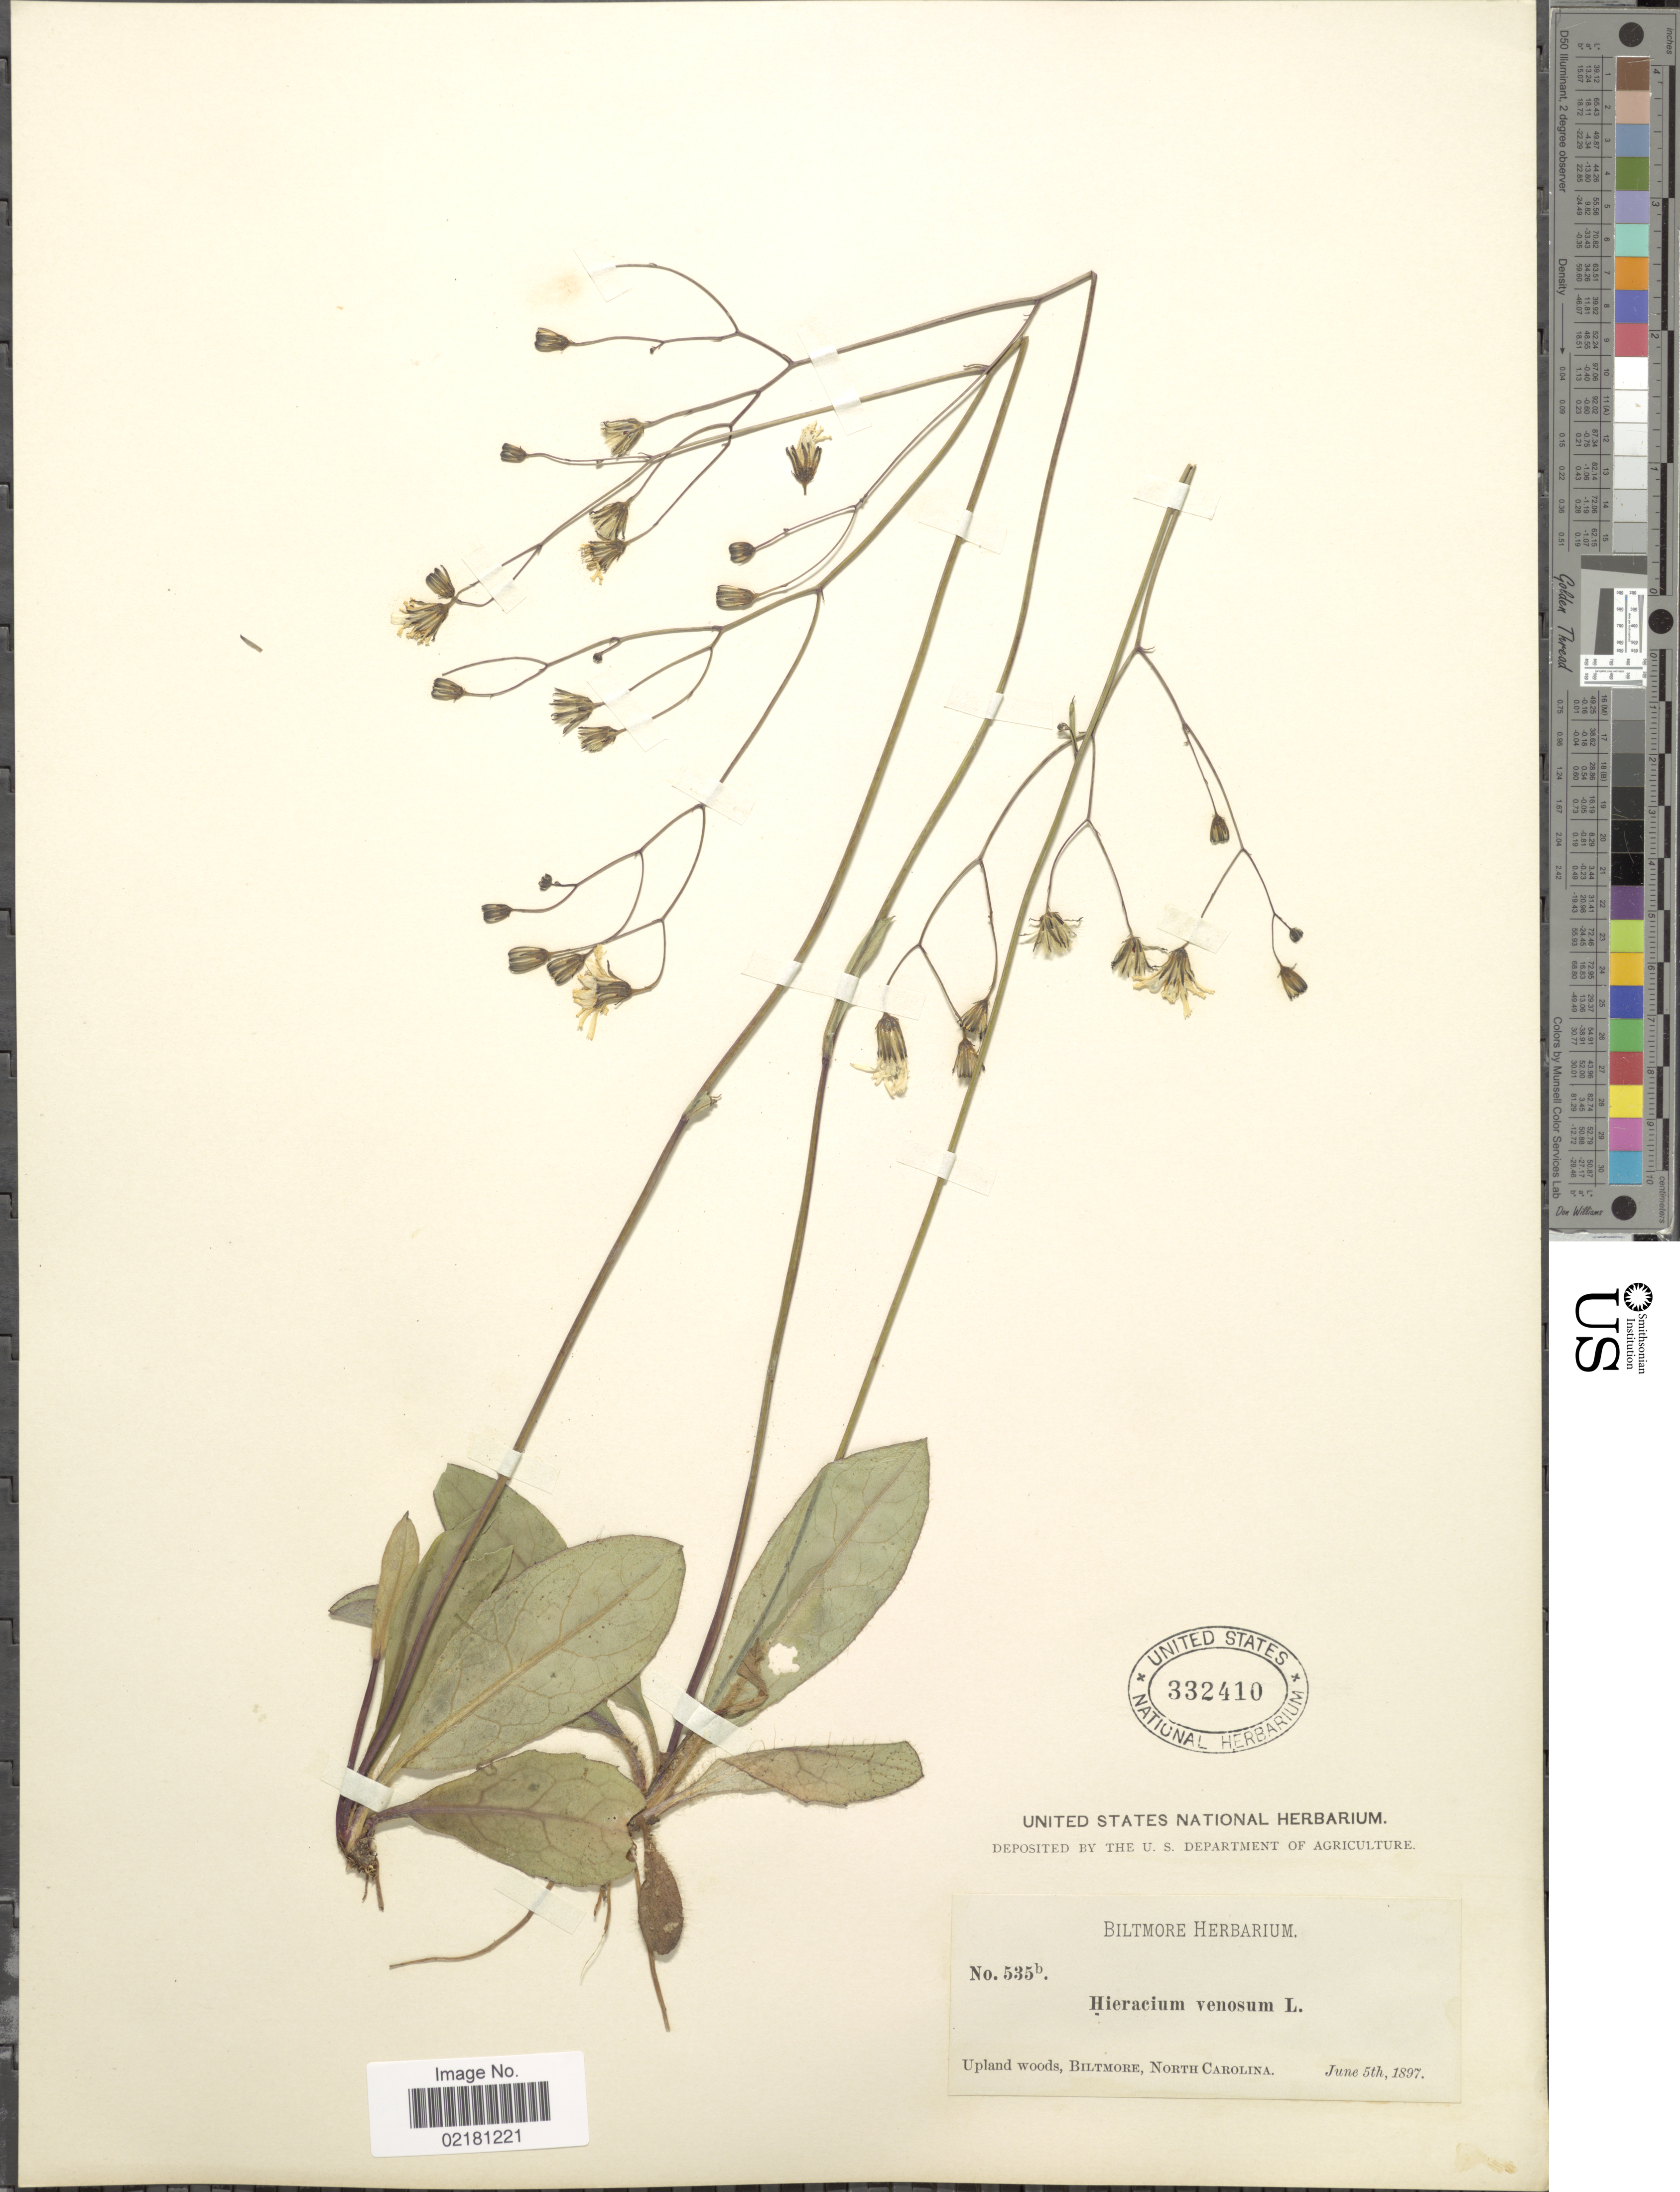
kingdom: Plantae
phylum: Tracheophyta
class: Magnoliopsida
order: Asterales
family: Asteraceae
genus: Hieracium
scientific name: Hieracium venosum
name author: L.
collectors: ex herb. Biltmore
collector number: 535b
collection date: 1897-06-05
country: United States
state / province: North Carolina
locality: Upland woods, Biltmore, North Carolina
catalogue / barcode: US 332410